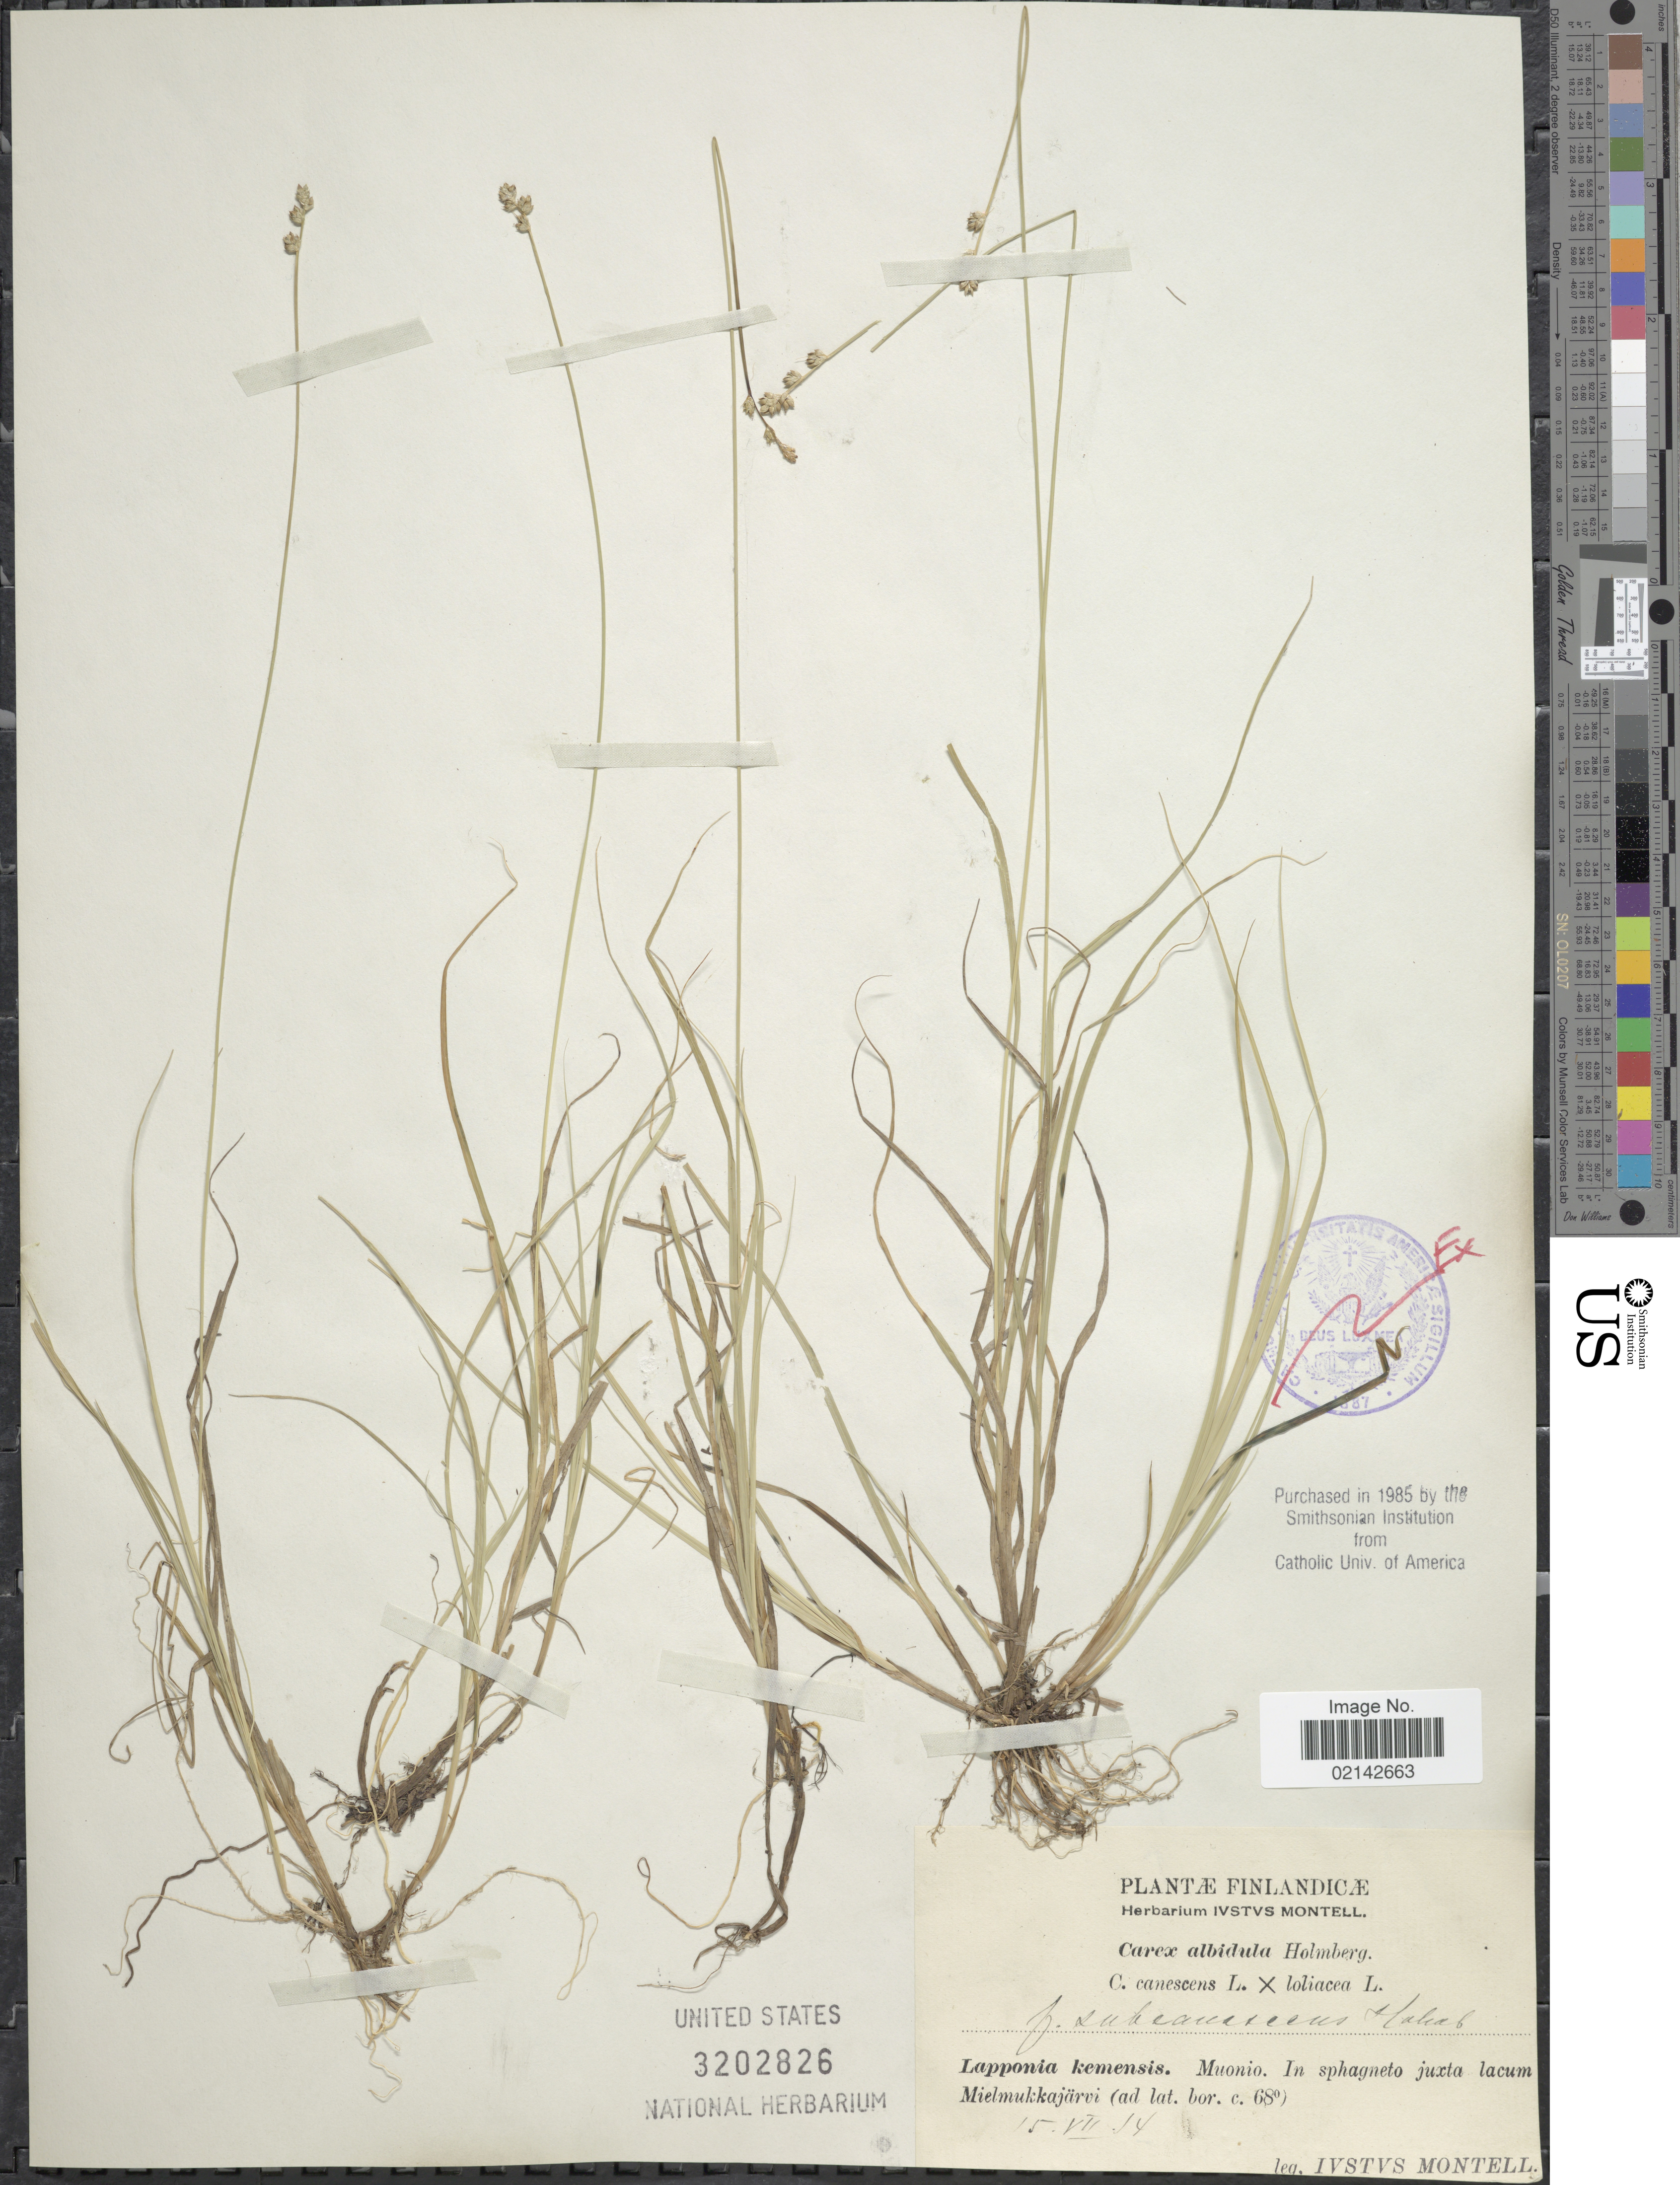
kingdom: Plantae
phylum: Tracheophyta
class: Liliopsida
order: Poales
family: Cyperaceae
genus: Carex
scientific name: Carex canescens var. canescens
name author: L.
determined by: Strong, Mark T., (BOT), Smithsonian Institution - National Museum of Natural History (UNITED STATES)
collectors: I. Montell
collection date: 1914-07-15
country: Finland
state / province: Lappi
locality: Finlandicae, Lapponia kemensis: Muonio, in sphagneto juxta lacum Mielmukkajarvi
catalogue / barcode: US 3202826